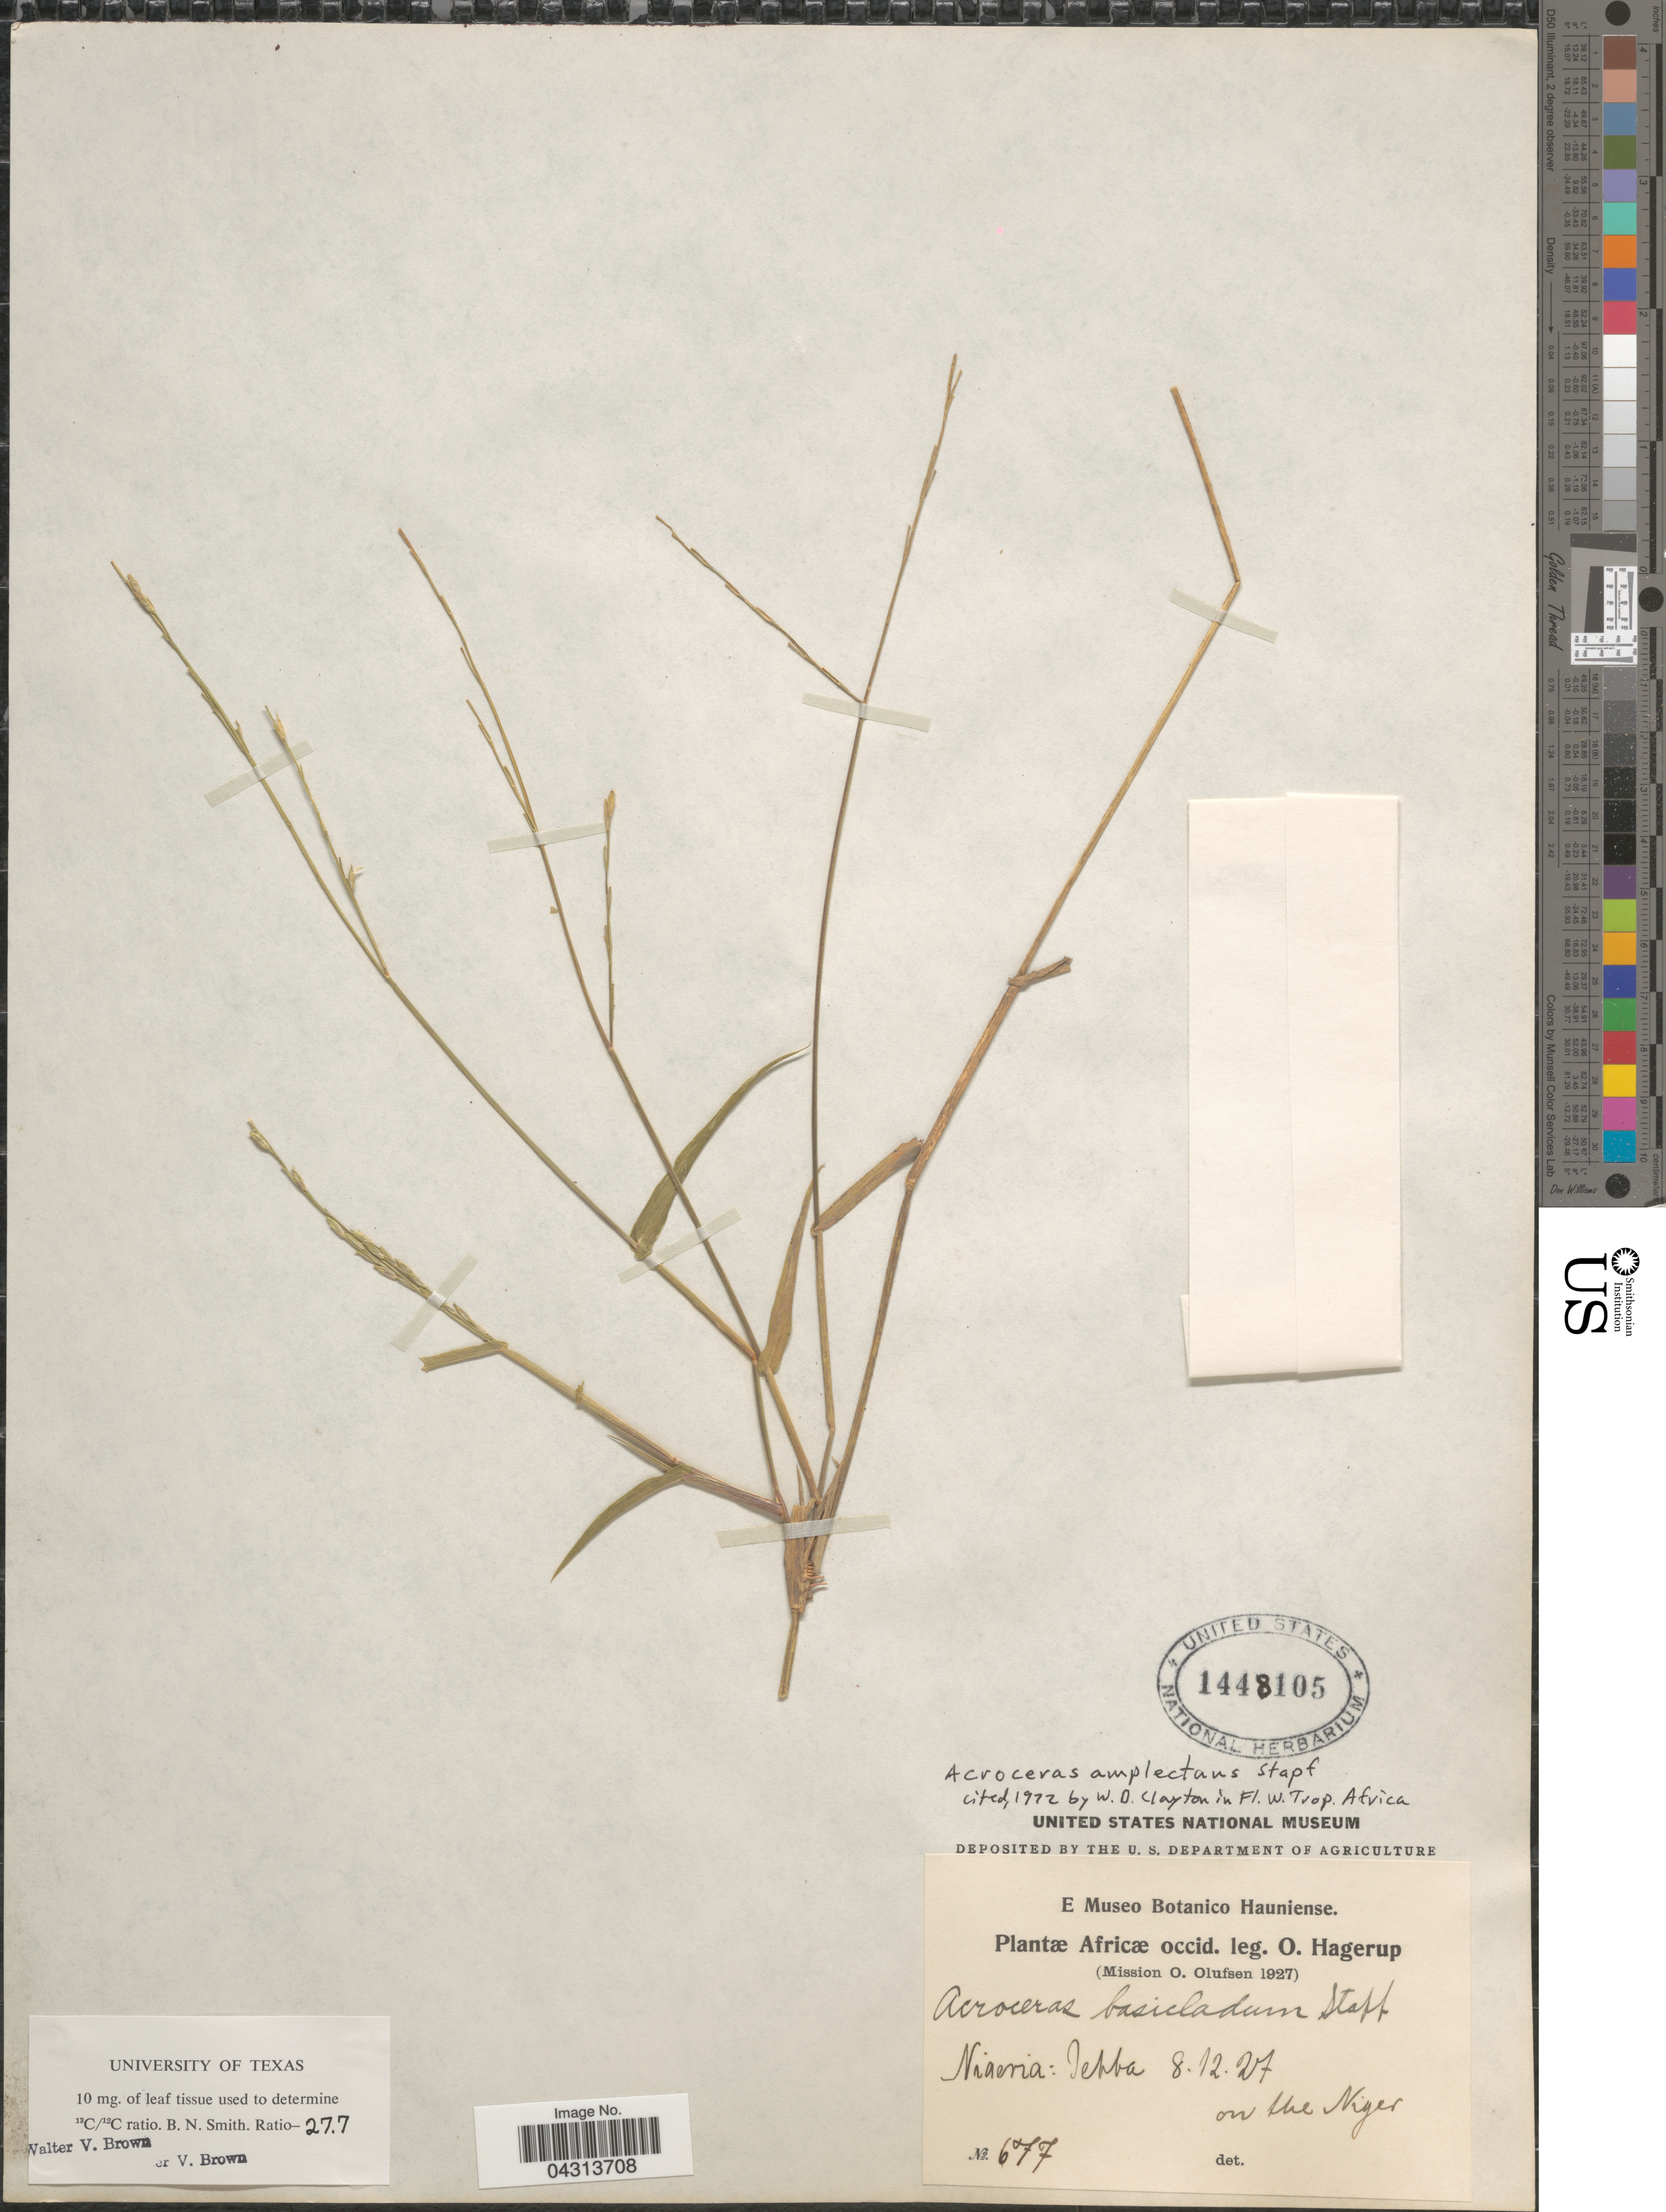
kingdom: Plantae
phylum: Tracheophyta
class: Liliopsida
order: Poales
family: Poaceae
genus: Acroceras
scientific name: Acroceras amplectens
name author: Stapf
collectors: O. Hagerup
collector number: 677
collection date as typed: Transcribed d/m/y: 8/12/27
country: Nigeria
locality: Africæ occid. Jebba. On the Niger.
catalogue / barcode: US 1448105